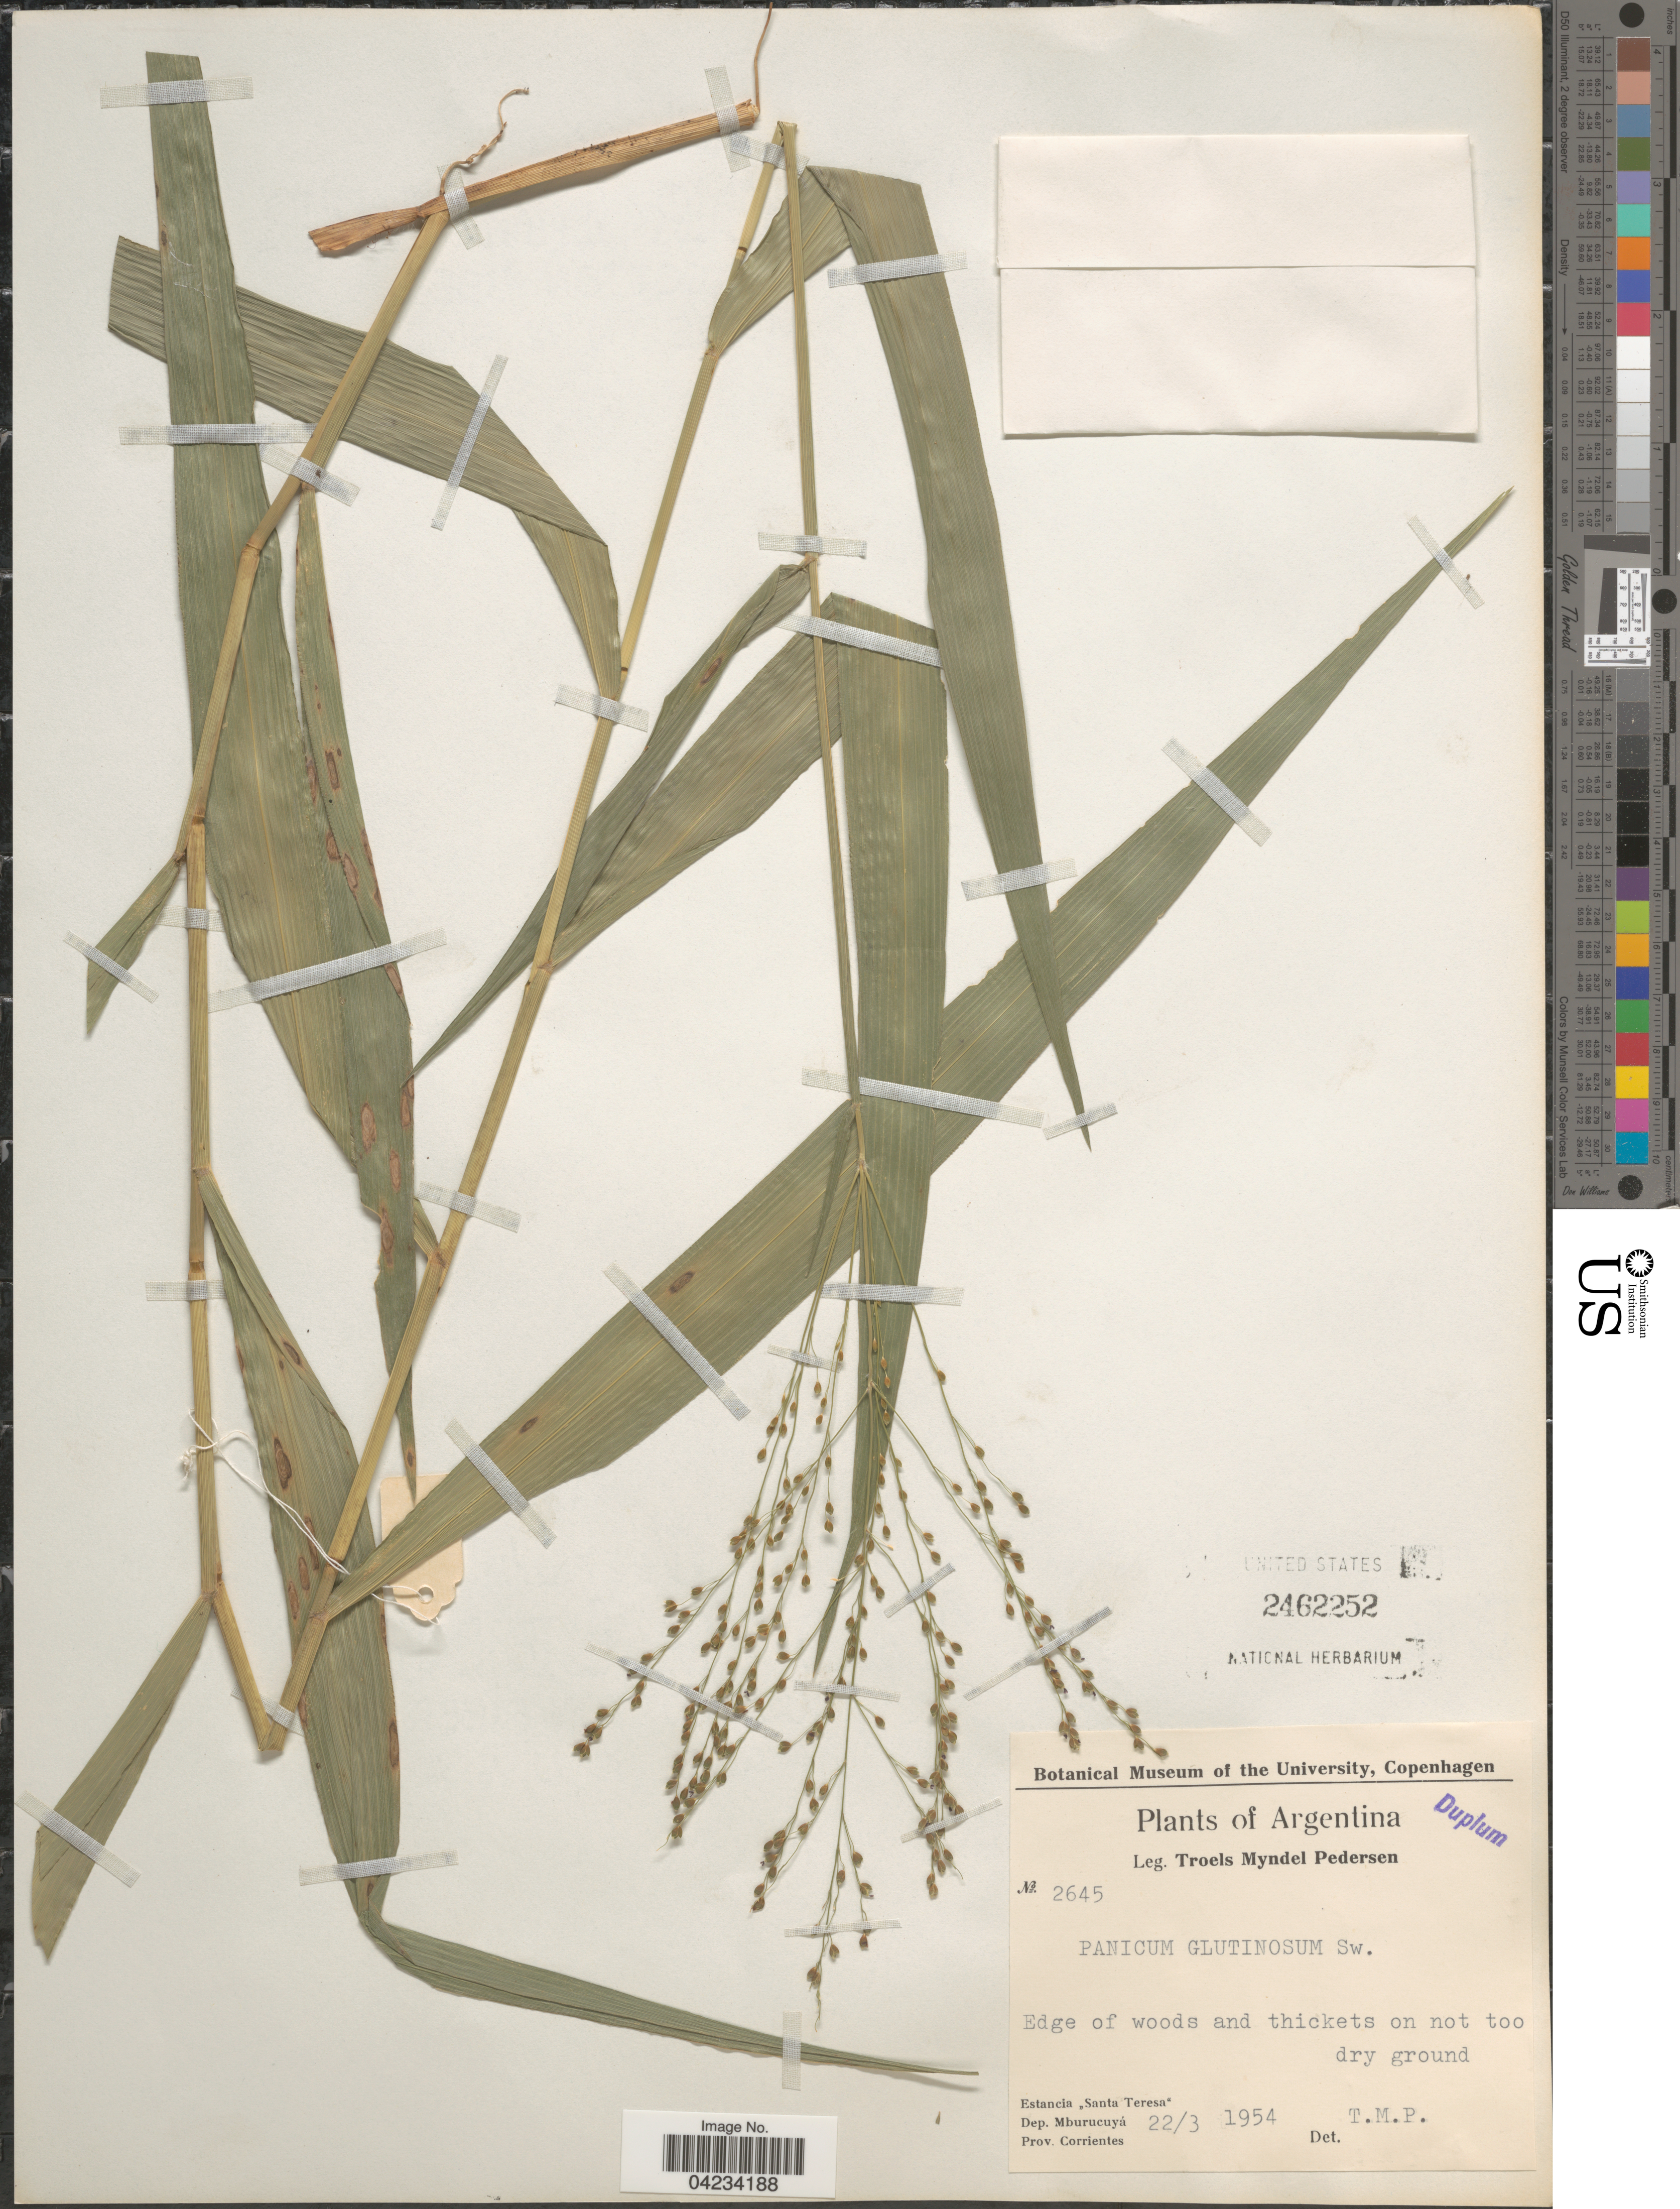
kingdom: Plantae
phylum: Tracheophyta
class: Liliopsida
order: Poales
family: Poaceae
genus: Homolepis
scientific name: Homolepis glutinosa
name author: (Sw.) Zuloaga & Soderstr.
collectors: T. Pederson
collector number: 2645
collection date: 1954-03-22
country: Argentina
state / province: Corrientes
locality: Estancia "Santa Teresa". Dep. Mburucuyá.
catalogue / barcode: US 2462252